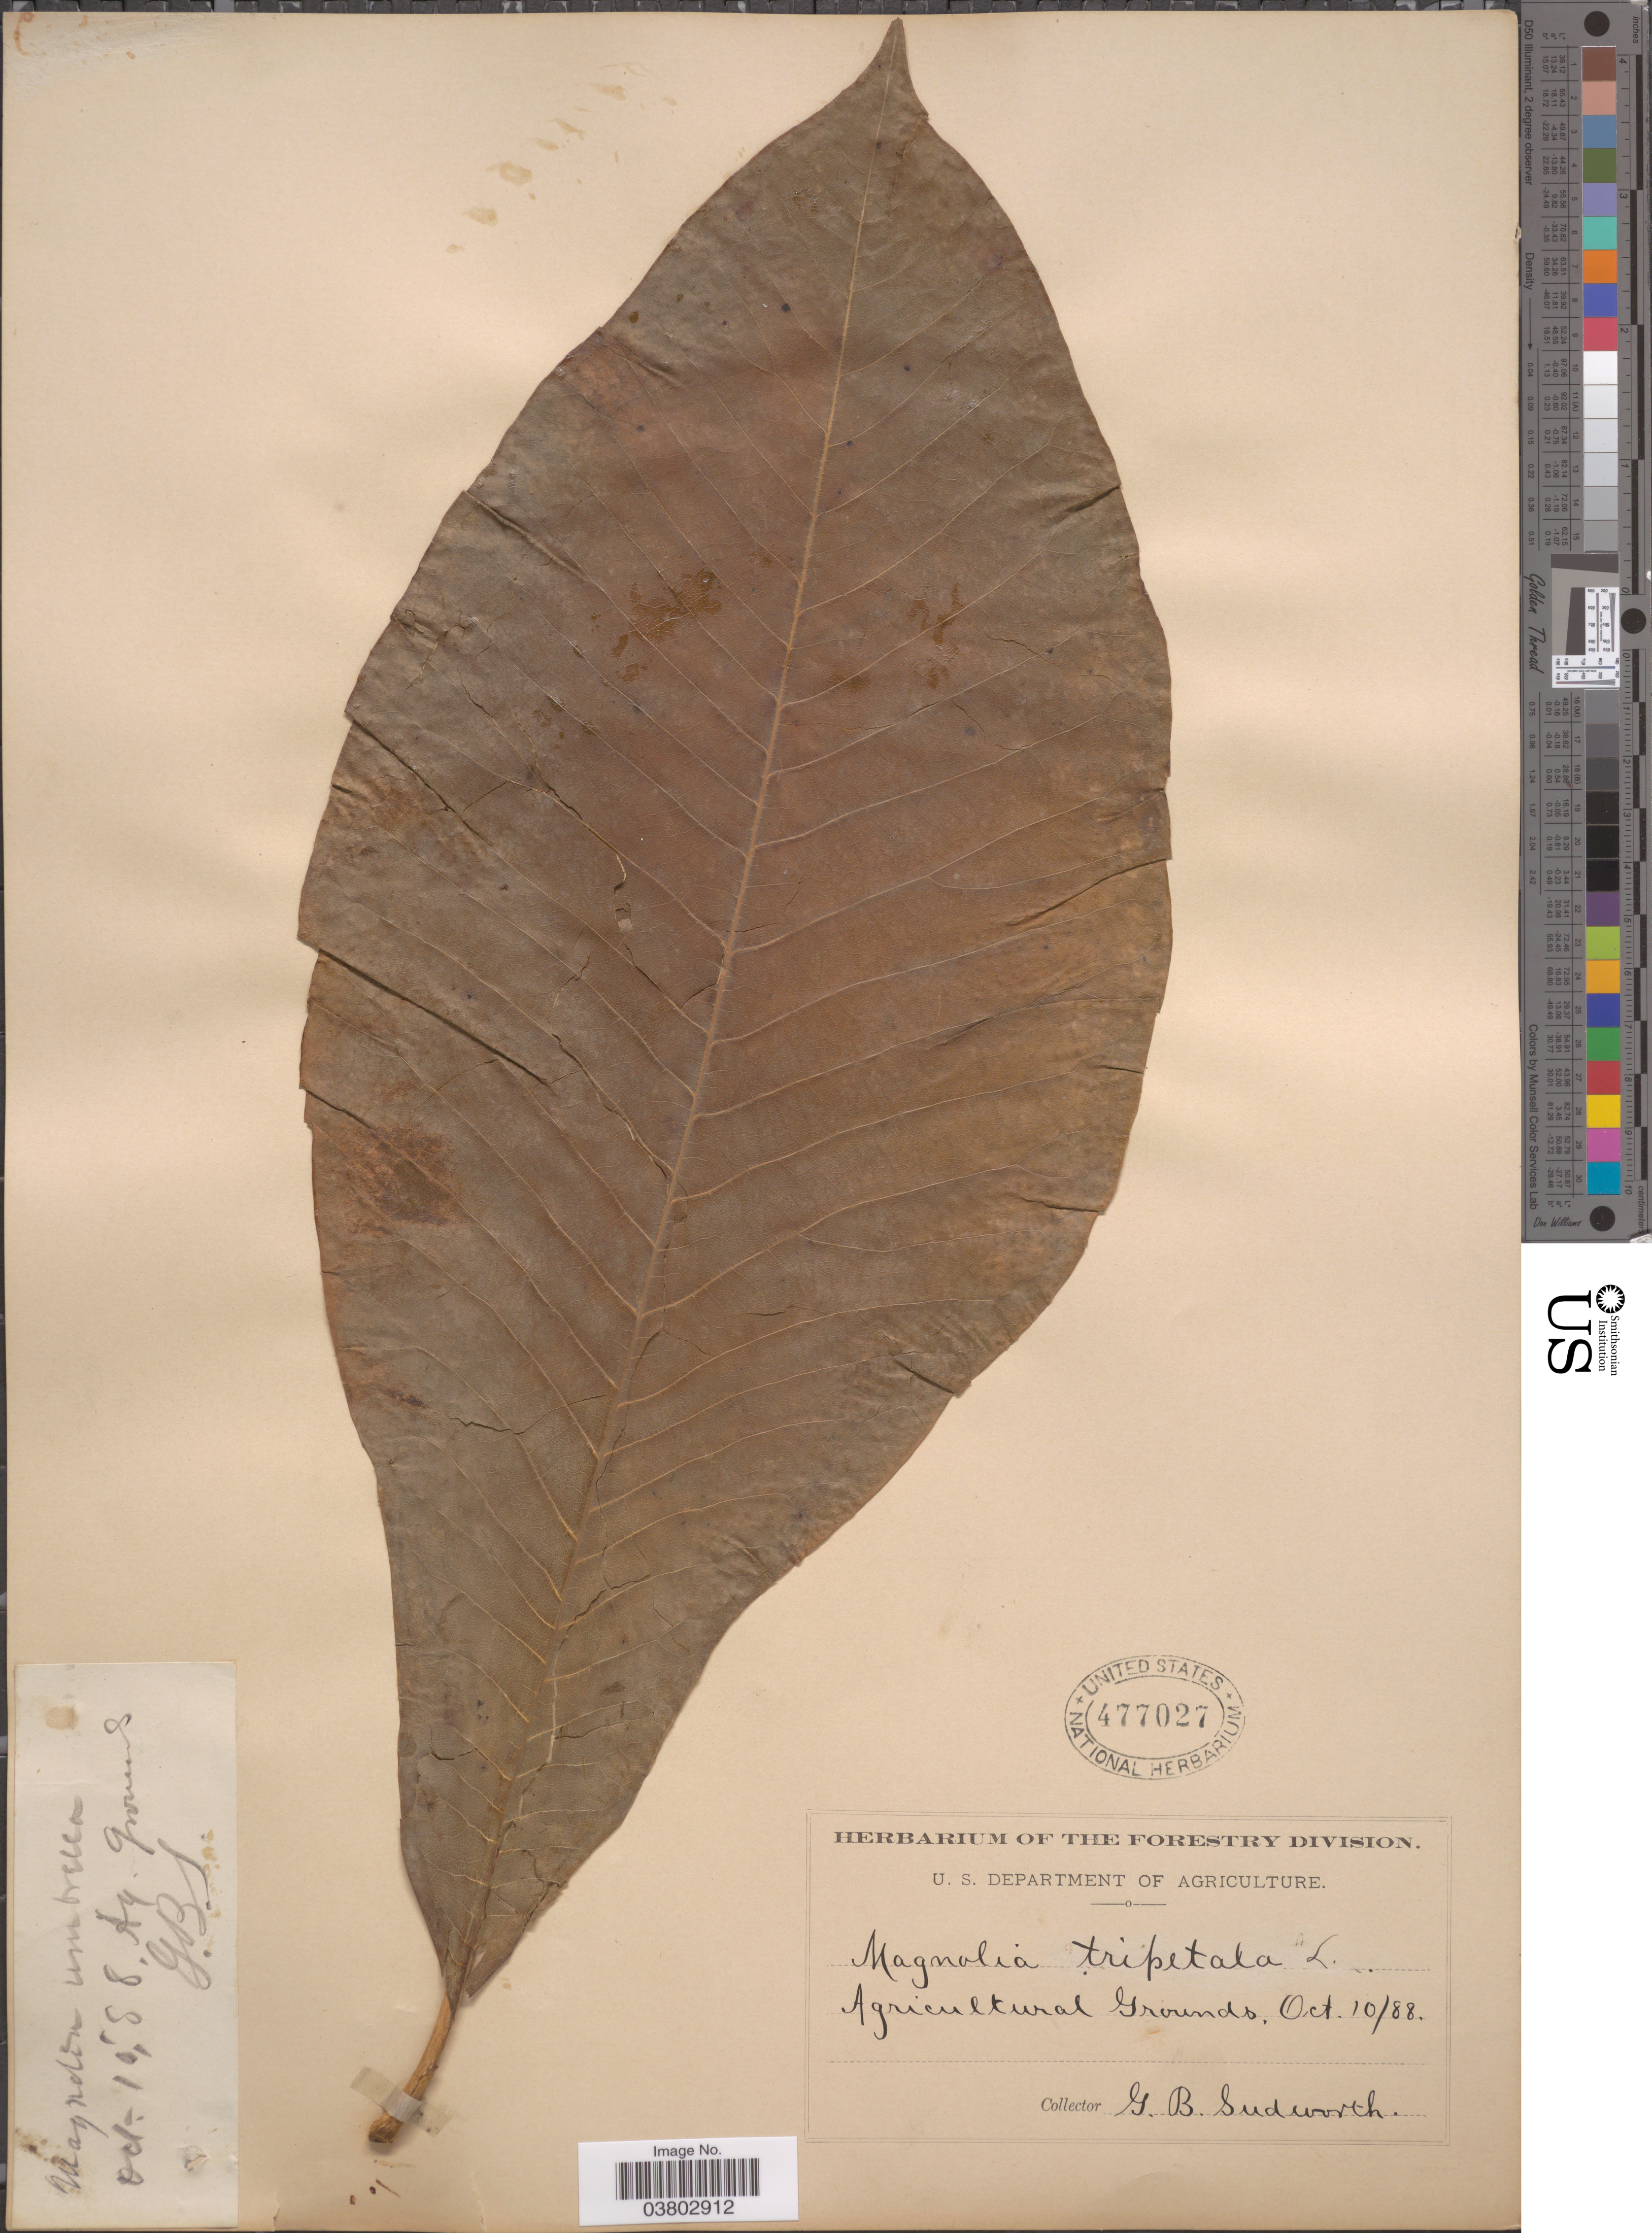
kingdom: Plantae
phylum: Tracheophyta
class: Magnoliopsida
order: Magnoliales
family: Magnoliaceae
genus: Magnolia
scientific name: Magnolia tripetala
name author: L.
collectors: G. B. Sudworth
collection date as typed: Transcribed d/m/y: 10/10/88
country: United States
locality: Agricultural Grounds.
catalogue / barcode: US 477027